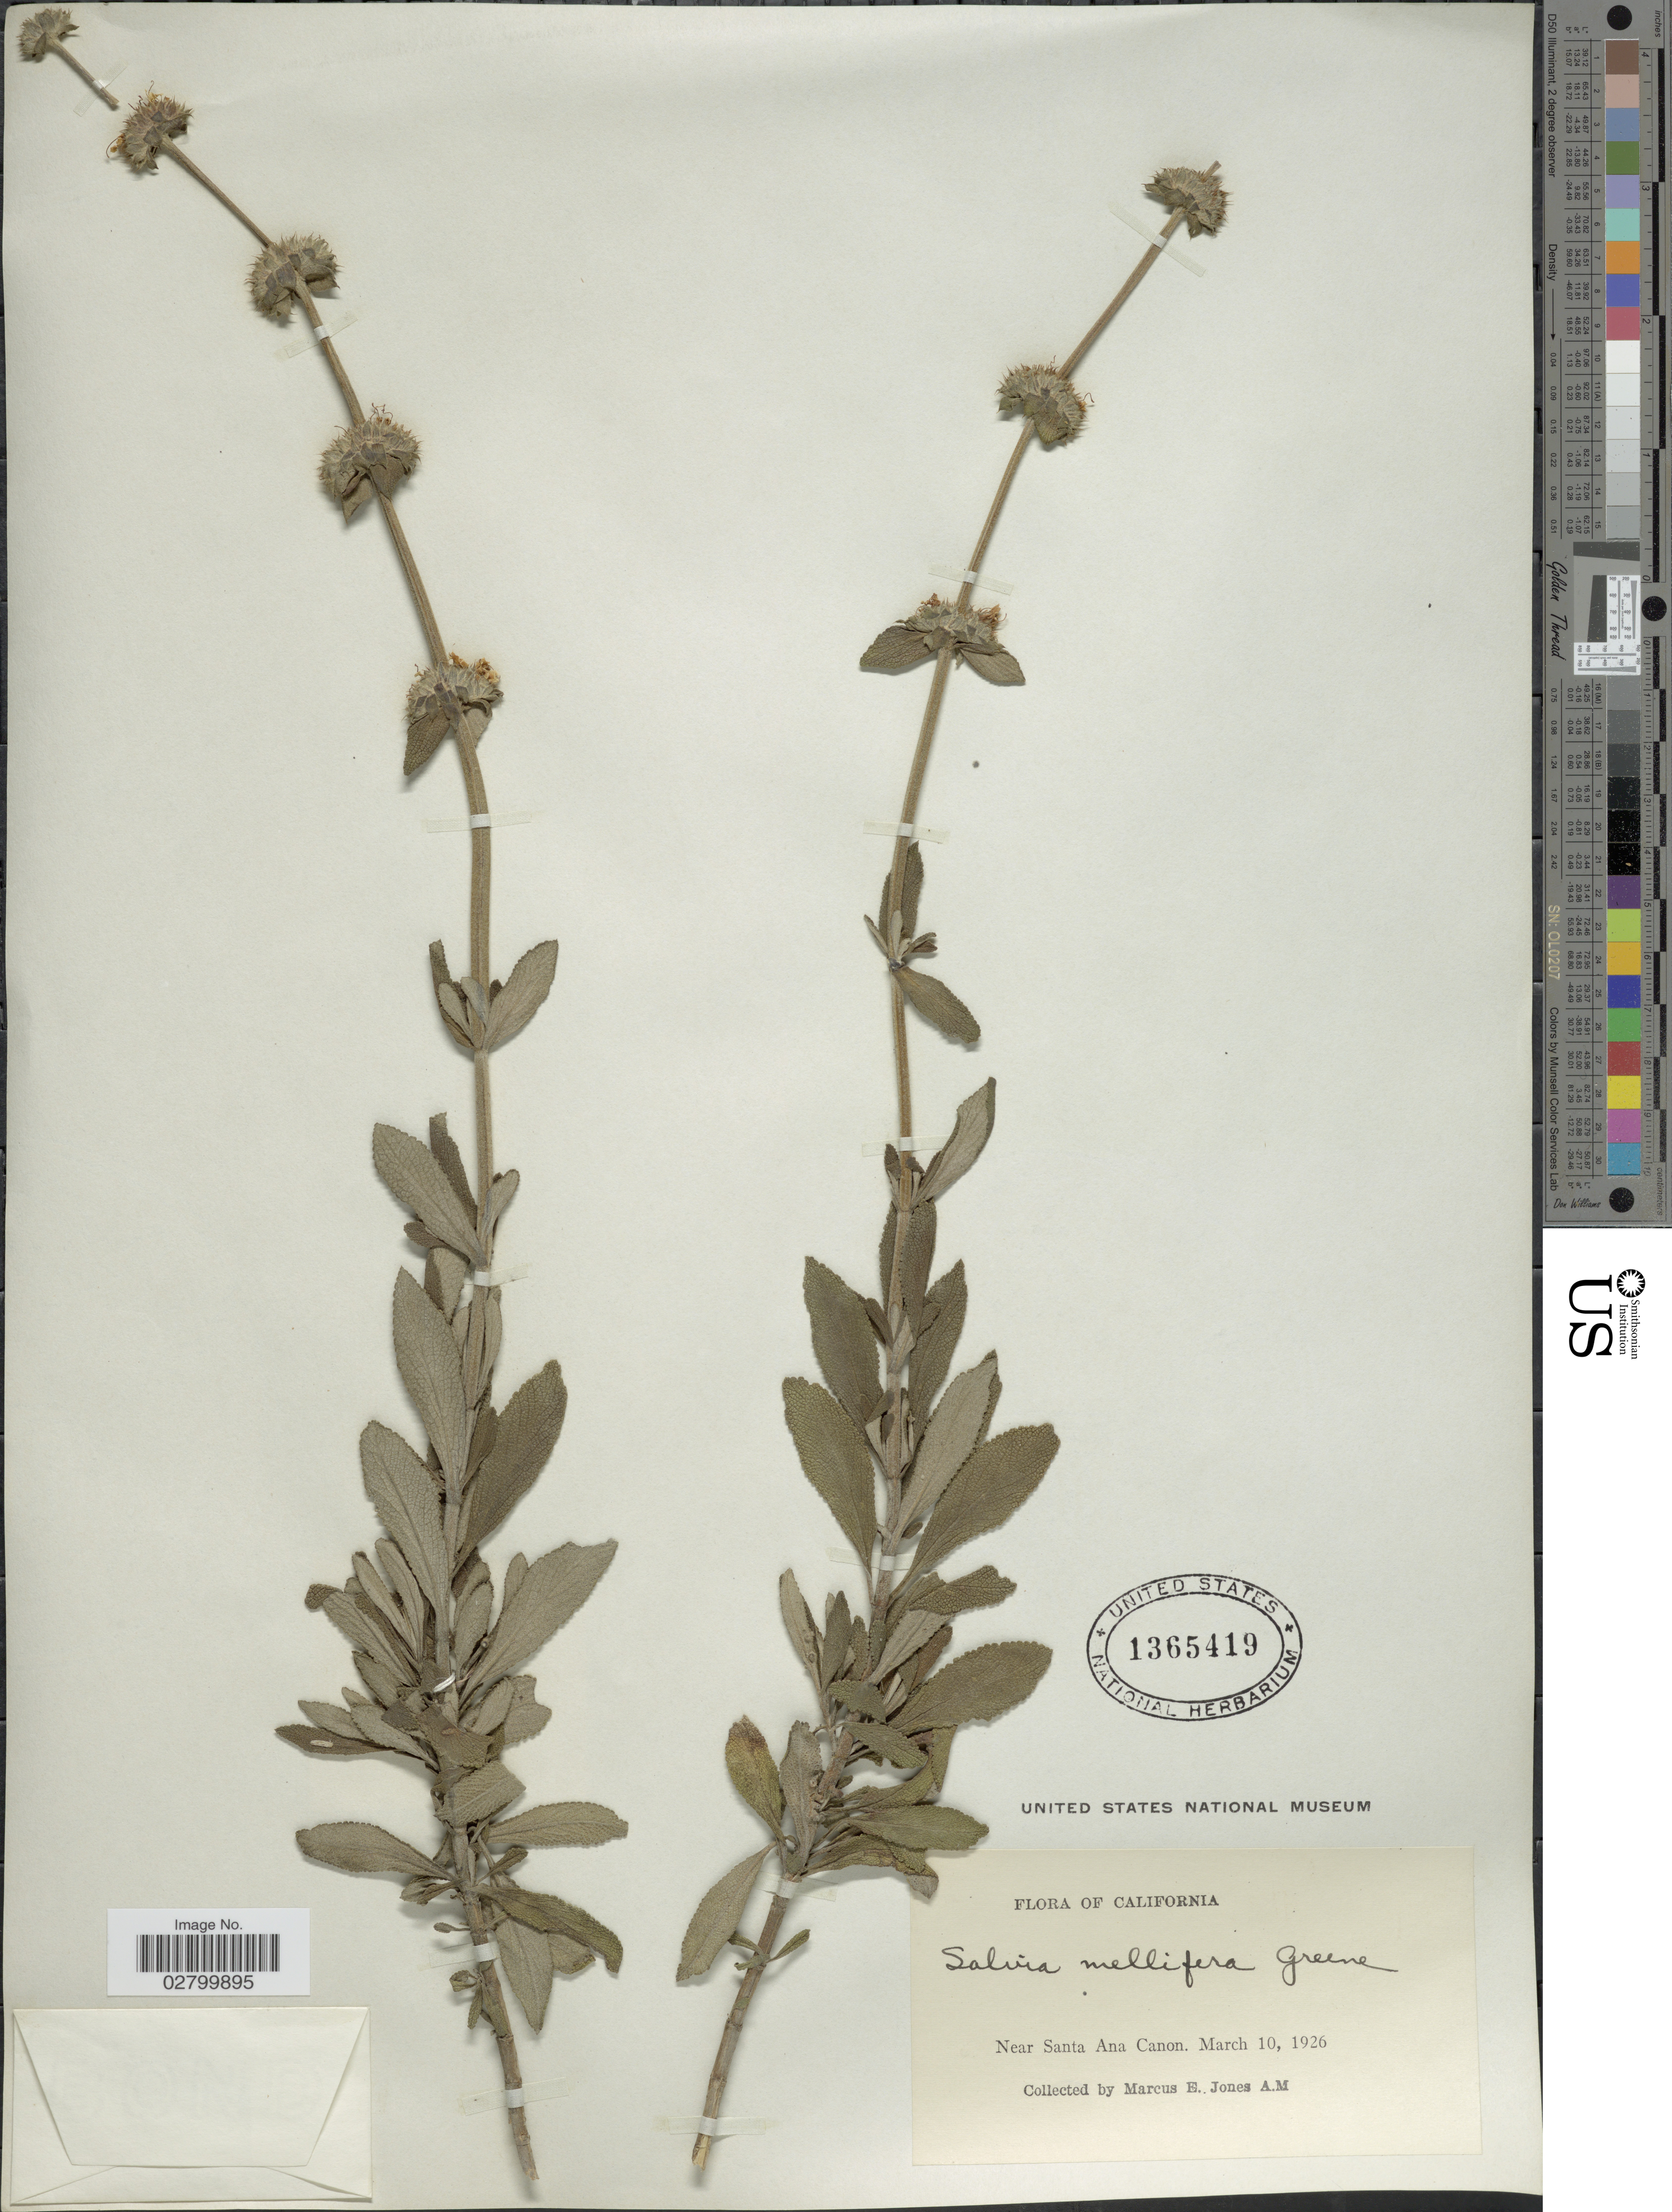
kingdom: Plantae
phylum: Tracheophyta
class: Magnoliopsida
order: Lamiales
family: Lamiaceae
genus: Salvia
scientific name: Salvia mellifera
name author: Greene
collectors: M. E. Jones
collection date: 1926-03-10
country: United States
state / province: California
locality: Near Santa Ana Canon.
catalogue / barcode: US 1365419